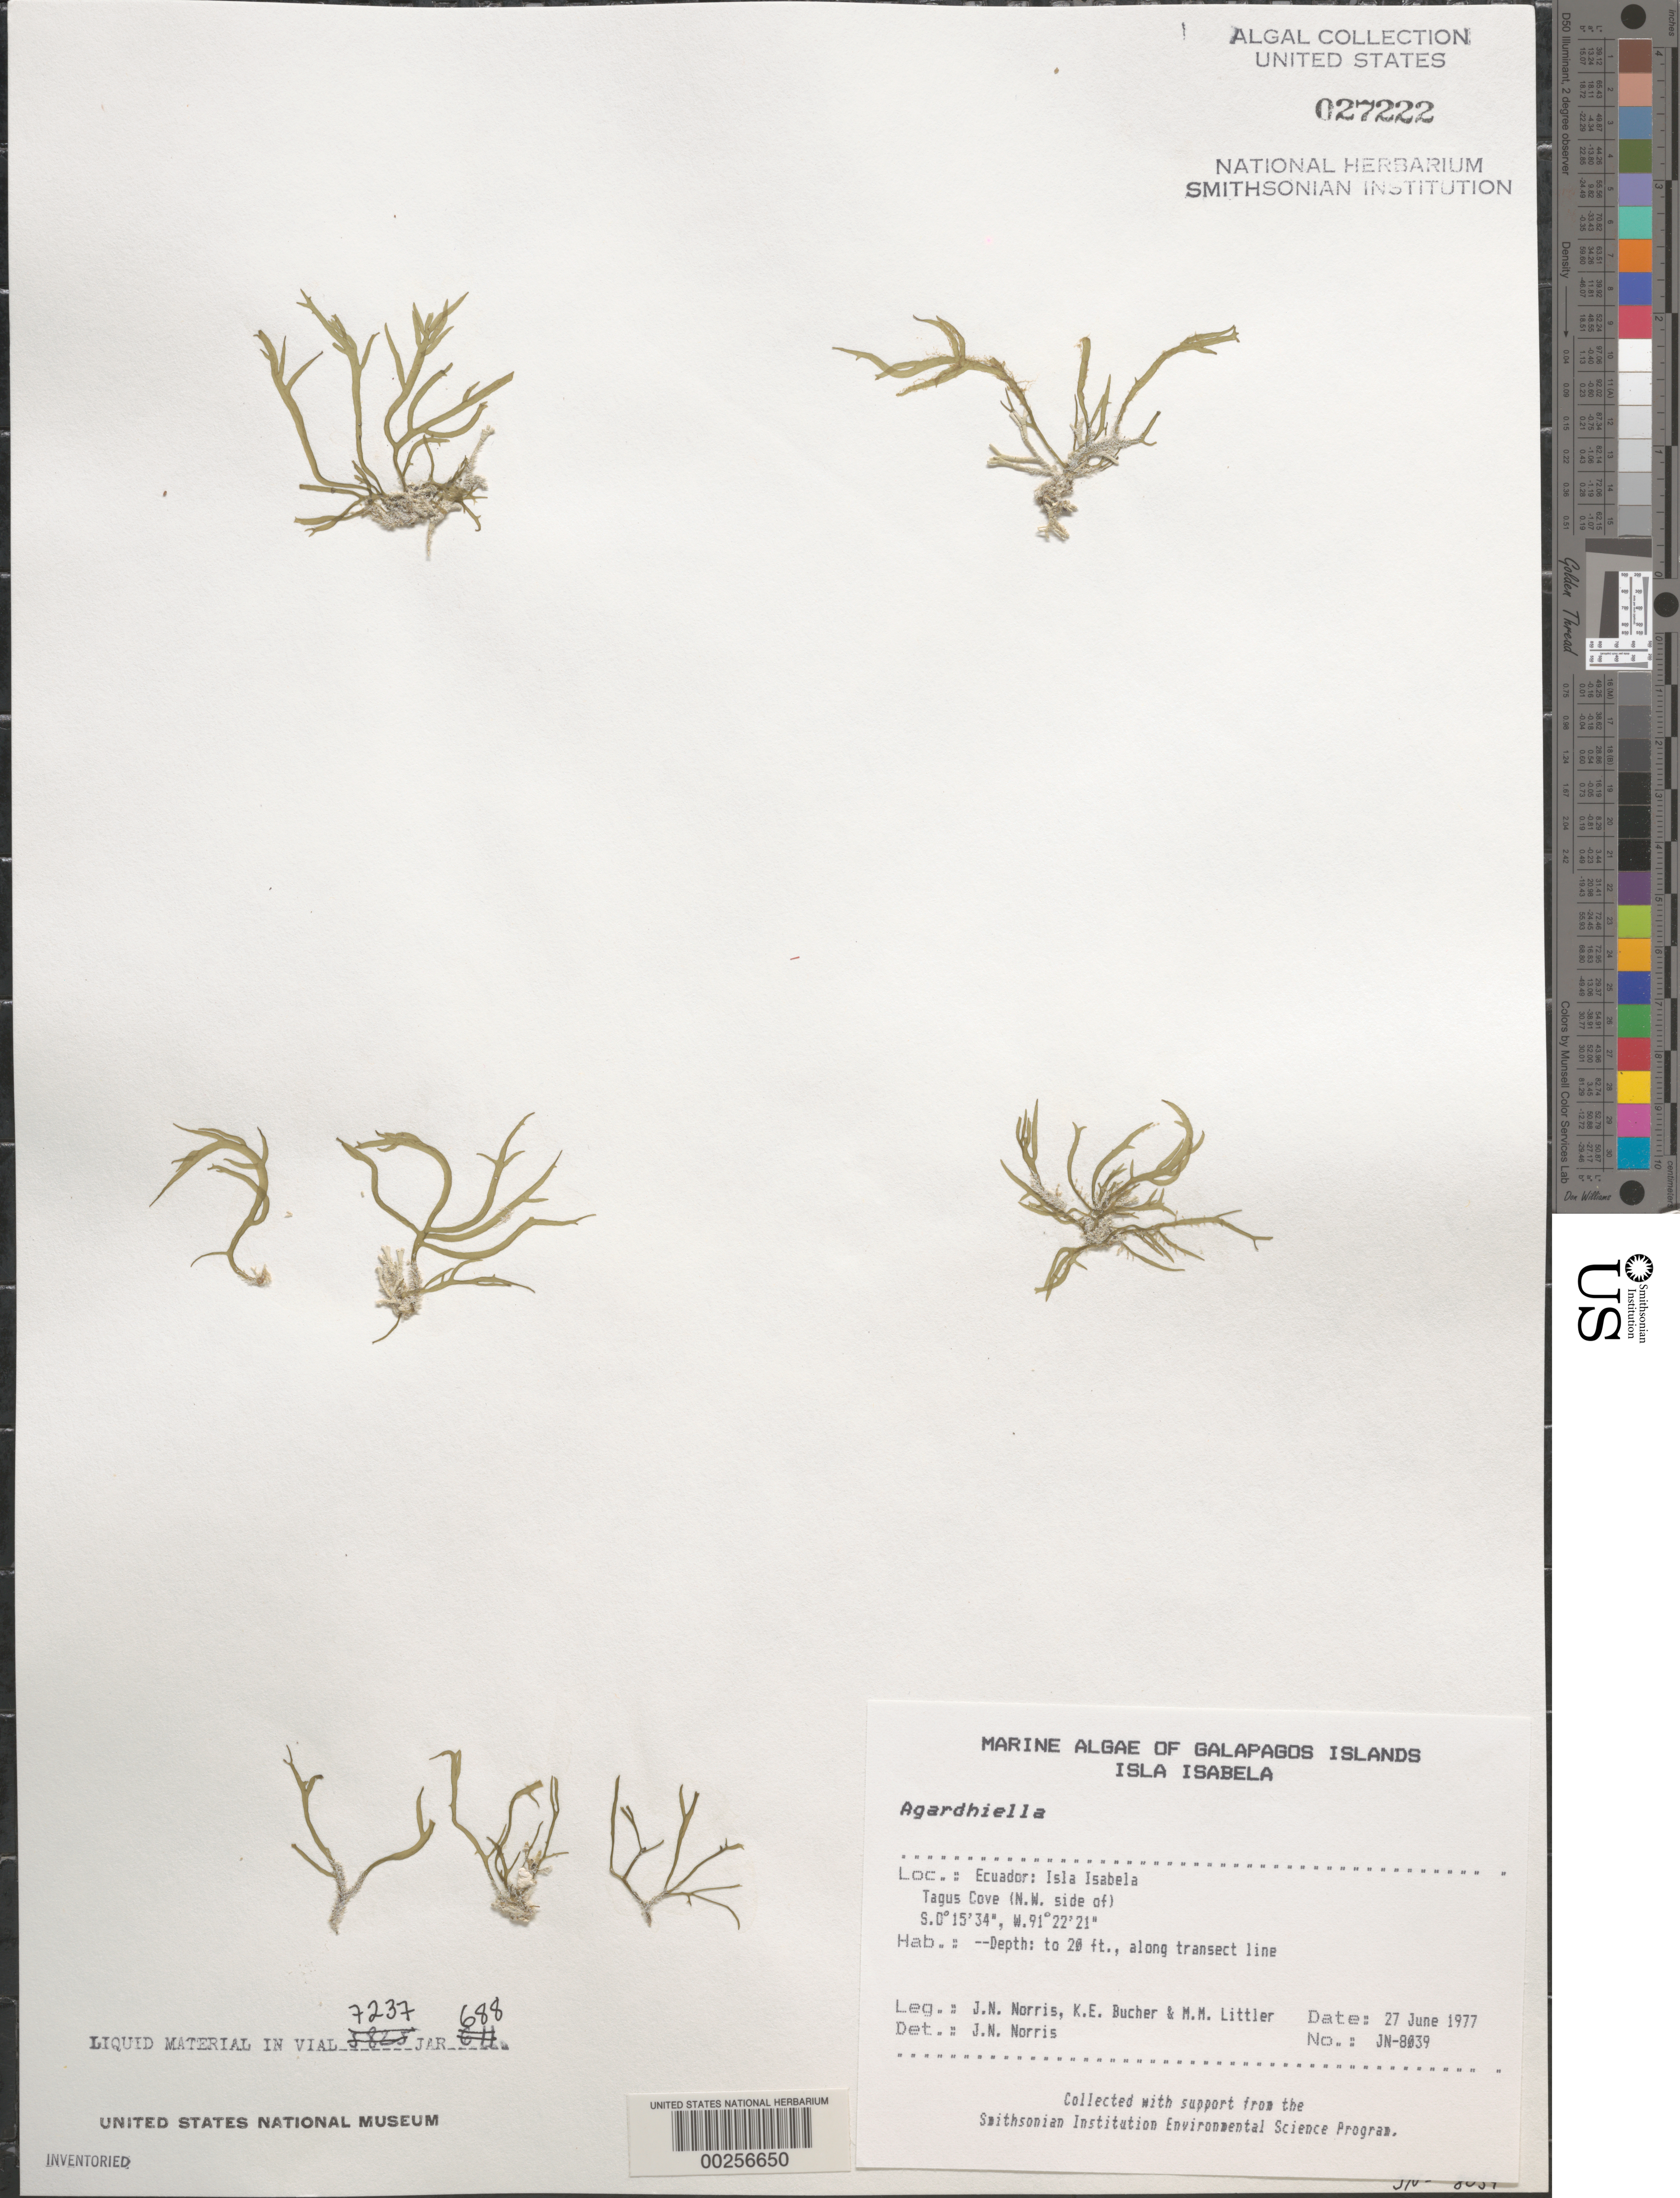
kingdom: Plantae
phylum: Rhodophyta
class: Florideophyceae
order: Gigartinales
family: Solieriaceae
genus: Agardhiella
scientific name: Agardhiella sp.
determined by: Norris, James N.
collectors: J. N. Norris, K. E. Bucher & M. M. Littler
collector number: JN-8039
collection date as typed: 27 Jun 1977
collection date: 1977-06-27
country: Ecuador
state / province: Colón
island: Isabela [Albemarle]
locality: Tagus Cove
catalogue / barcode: US 27222